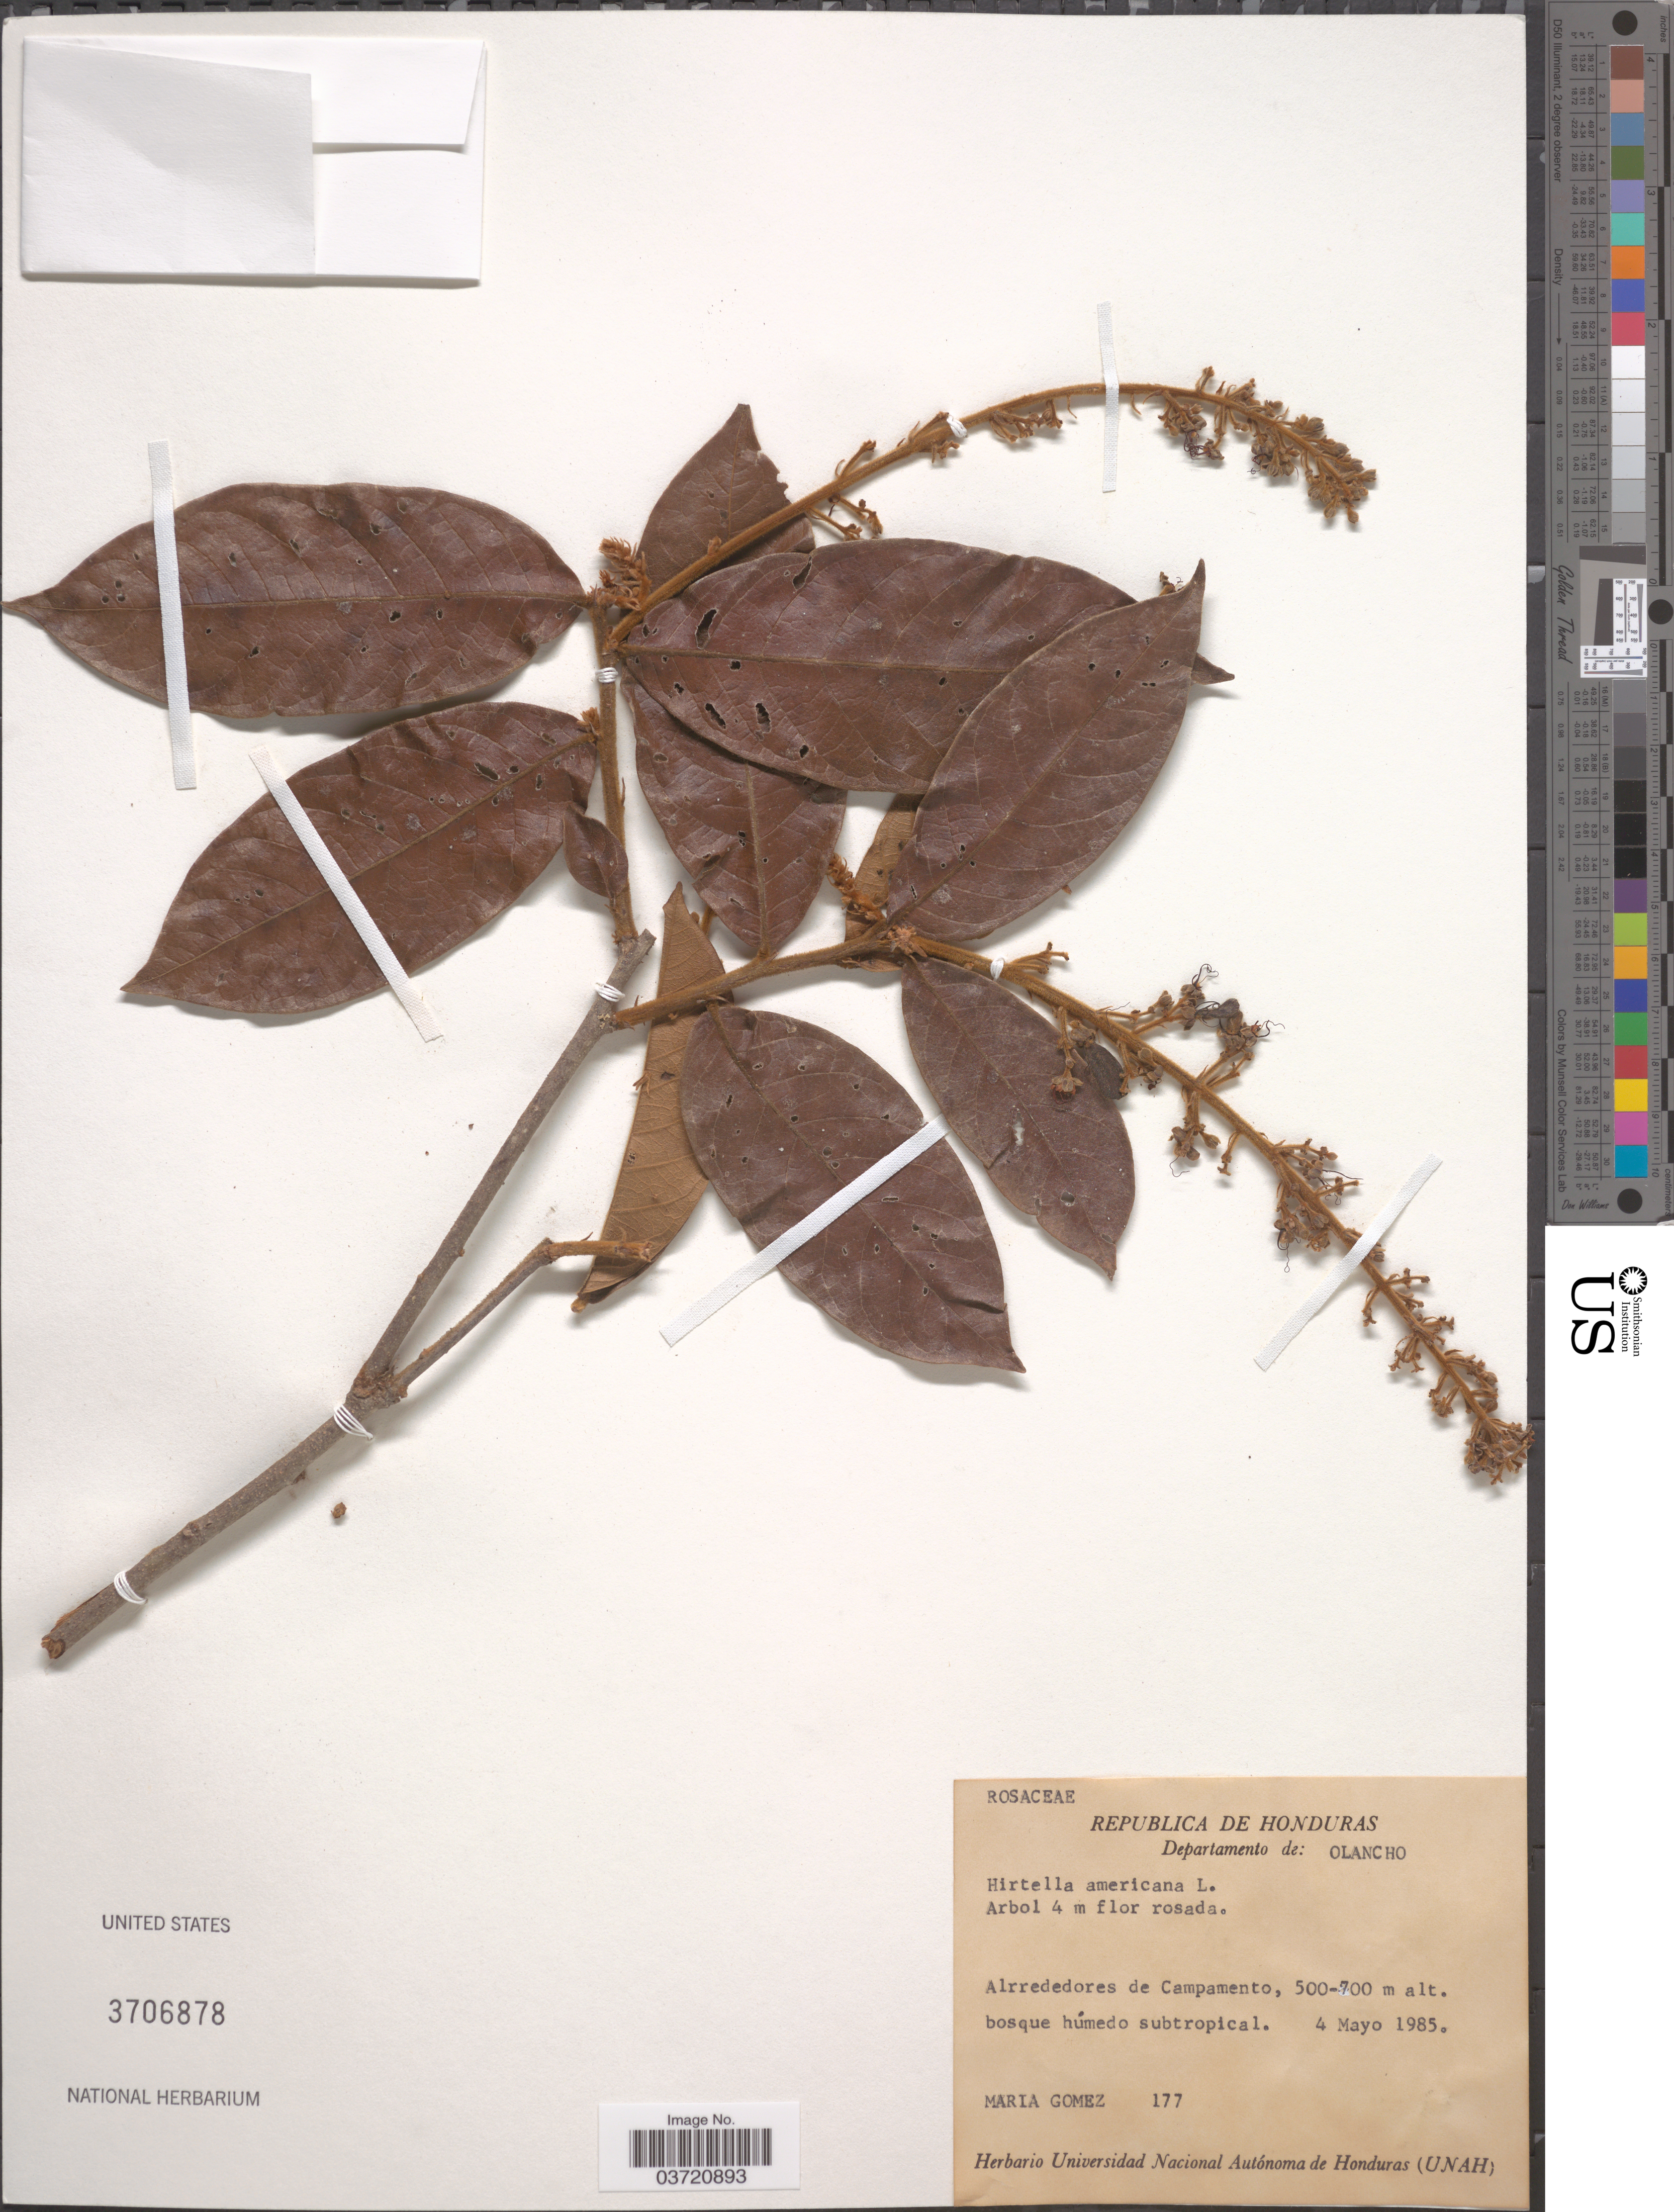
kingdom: Plantae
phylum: Tracheophyta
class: Magnoliopsida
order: Malpighiales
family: Chrysobalanaceae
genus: Hirtella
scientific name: Hirtella americana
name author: L.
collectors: M. Gomez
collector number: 177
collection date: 1985-05-04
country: Honduras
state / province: Olancho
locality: Republica de Honduras. Departamento de: Olancho. Alrrededores de Campamento.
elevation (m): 500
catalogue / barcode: US 3706878